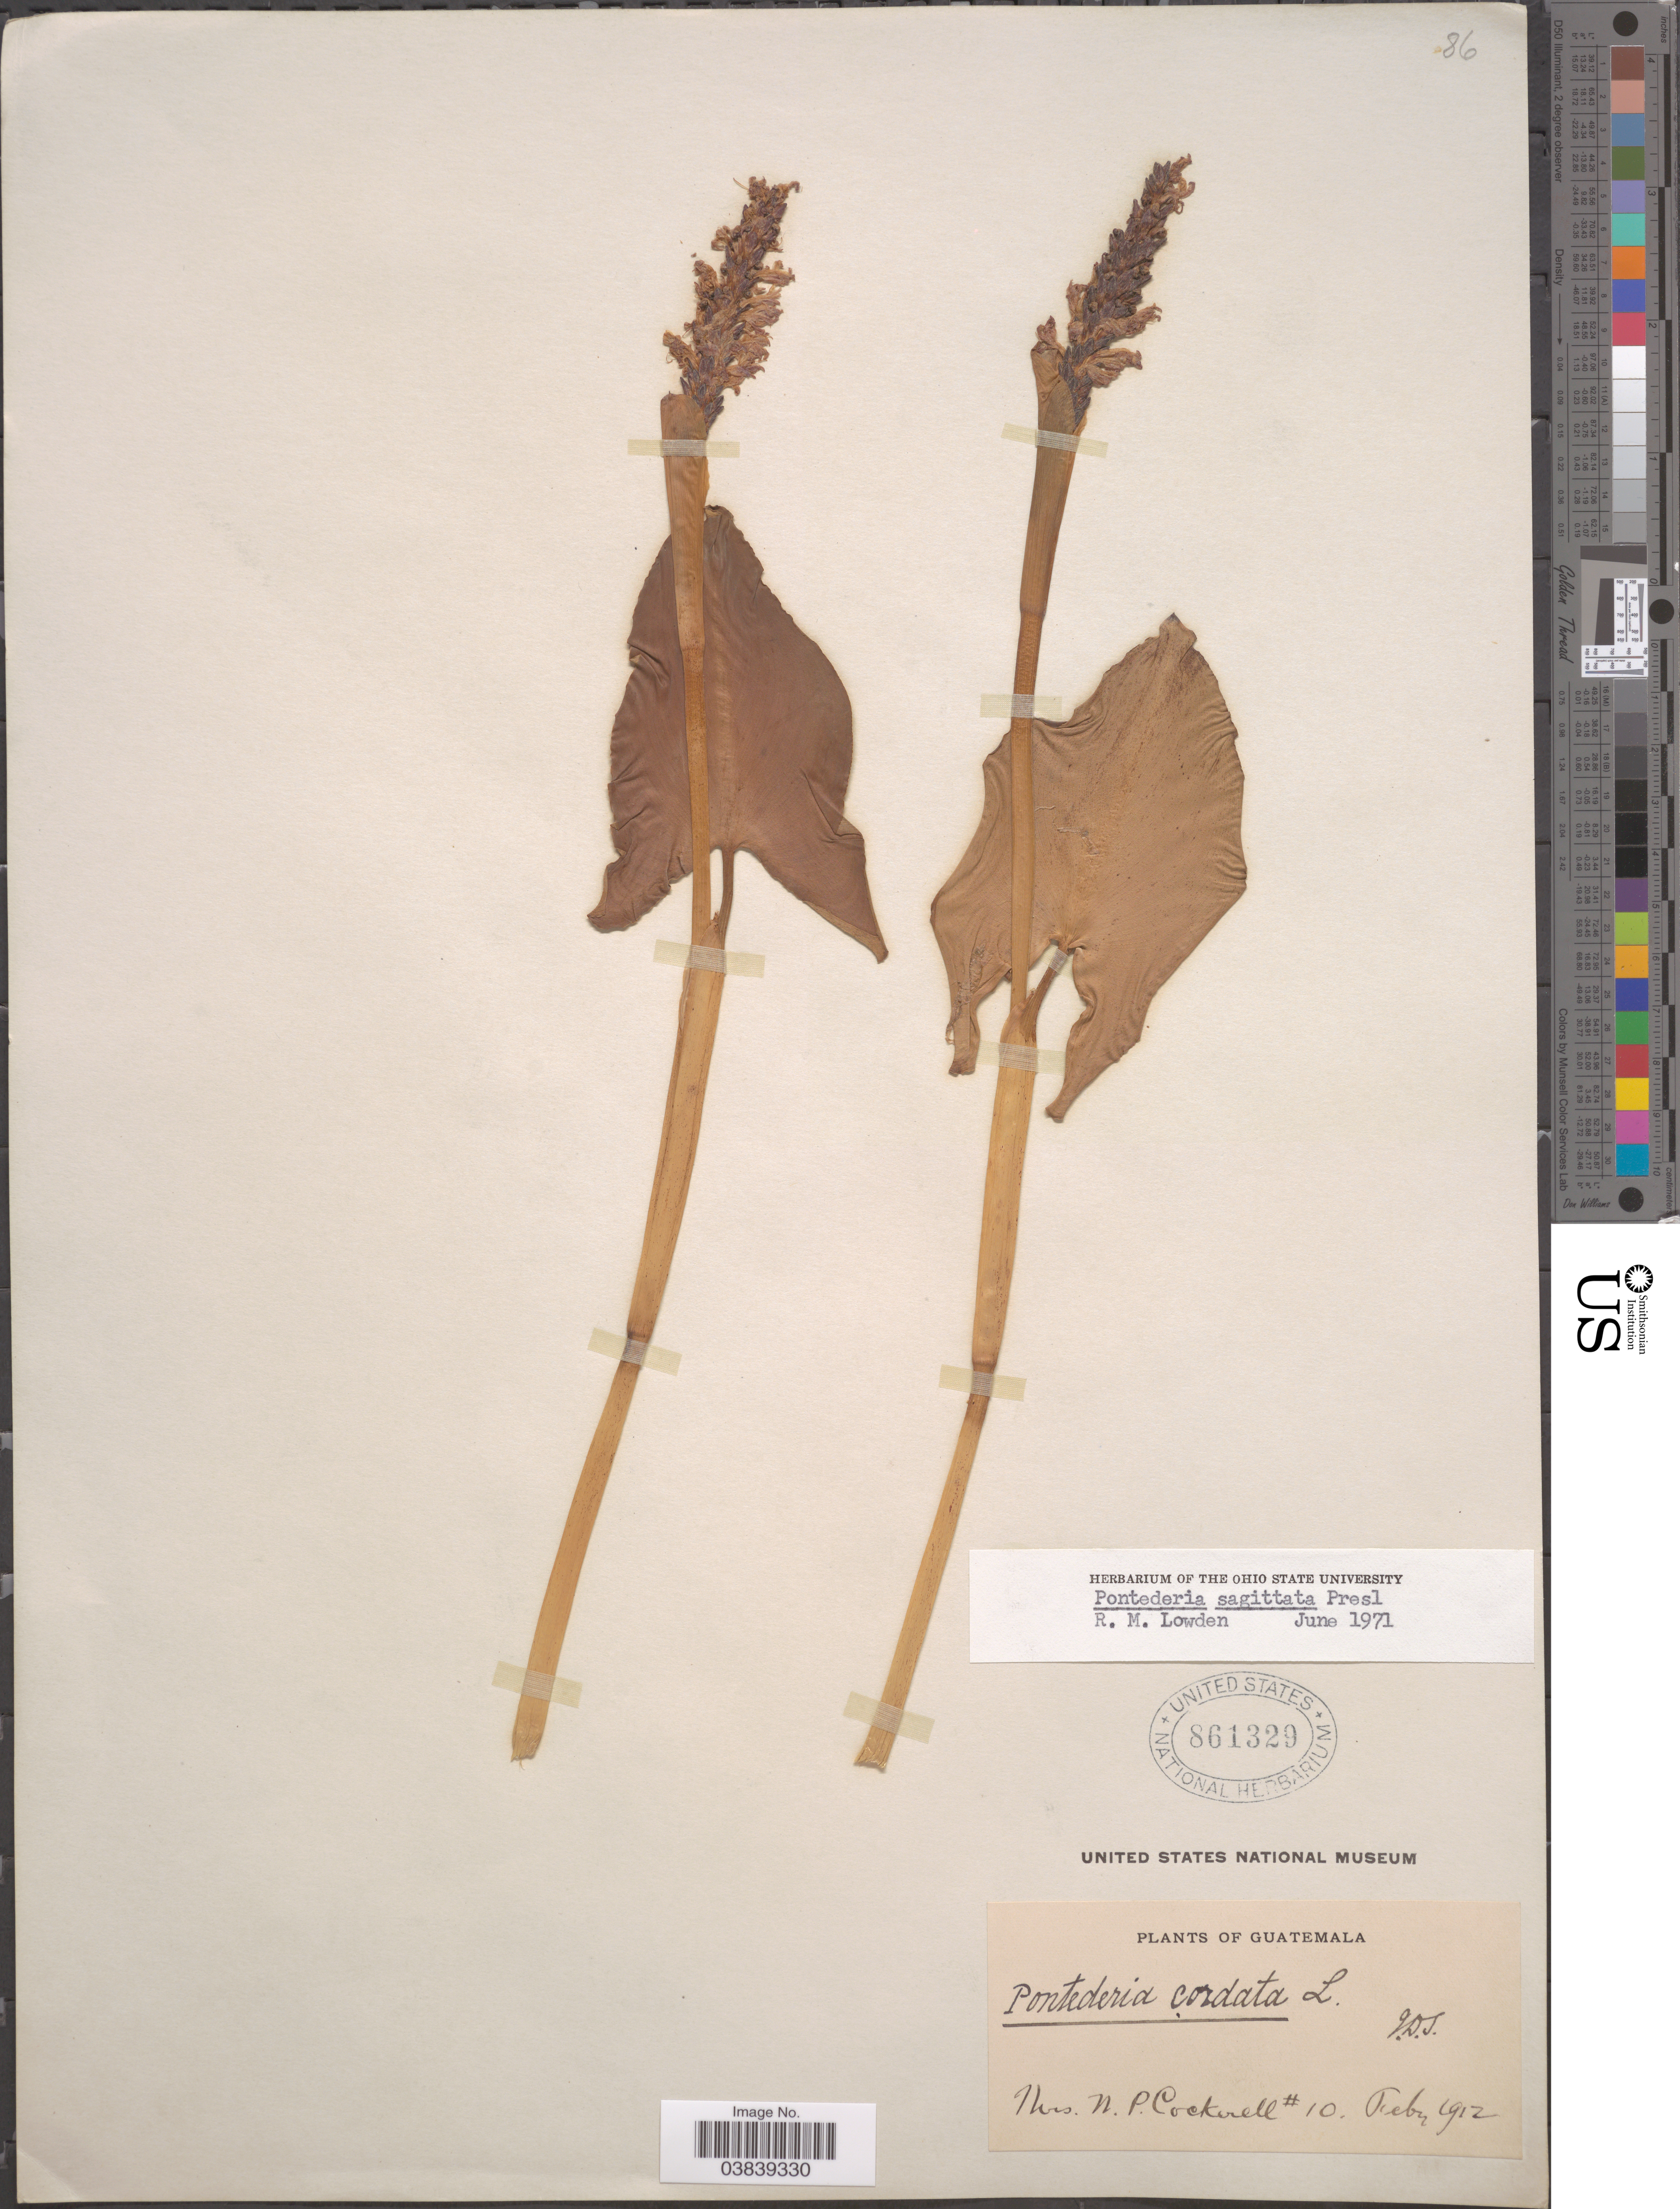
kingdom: Plantae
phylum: Tracheophyta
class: Liliopsida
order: Commelinales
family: Pontederiaceae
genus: Pontederia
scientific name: Pontederia sagittata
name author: C. Presl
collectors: W. Cockerell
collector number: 10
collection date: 1912-02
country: Guatemala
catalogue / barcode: US 861329